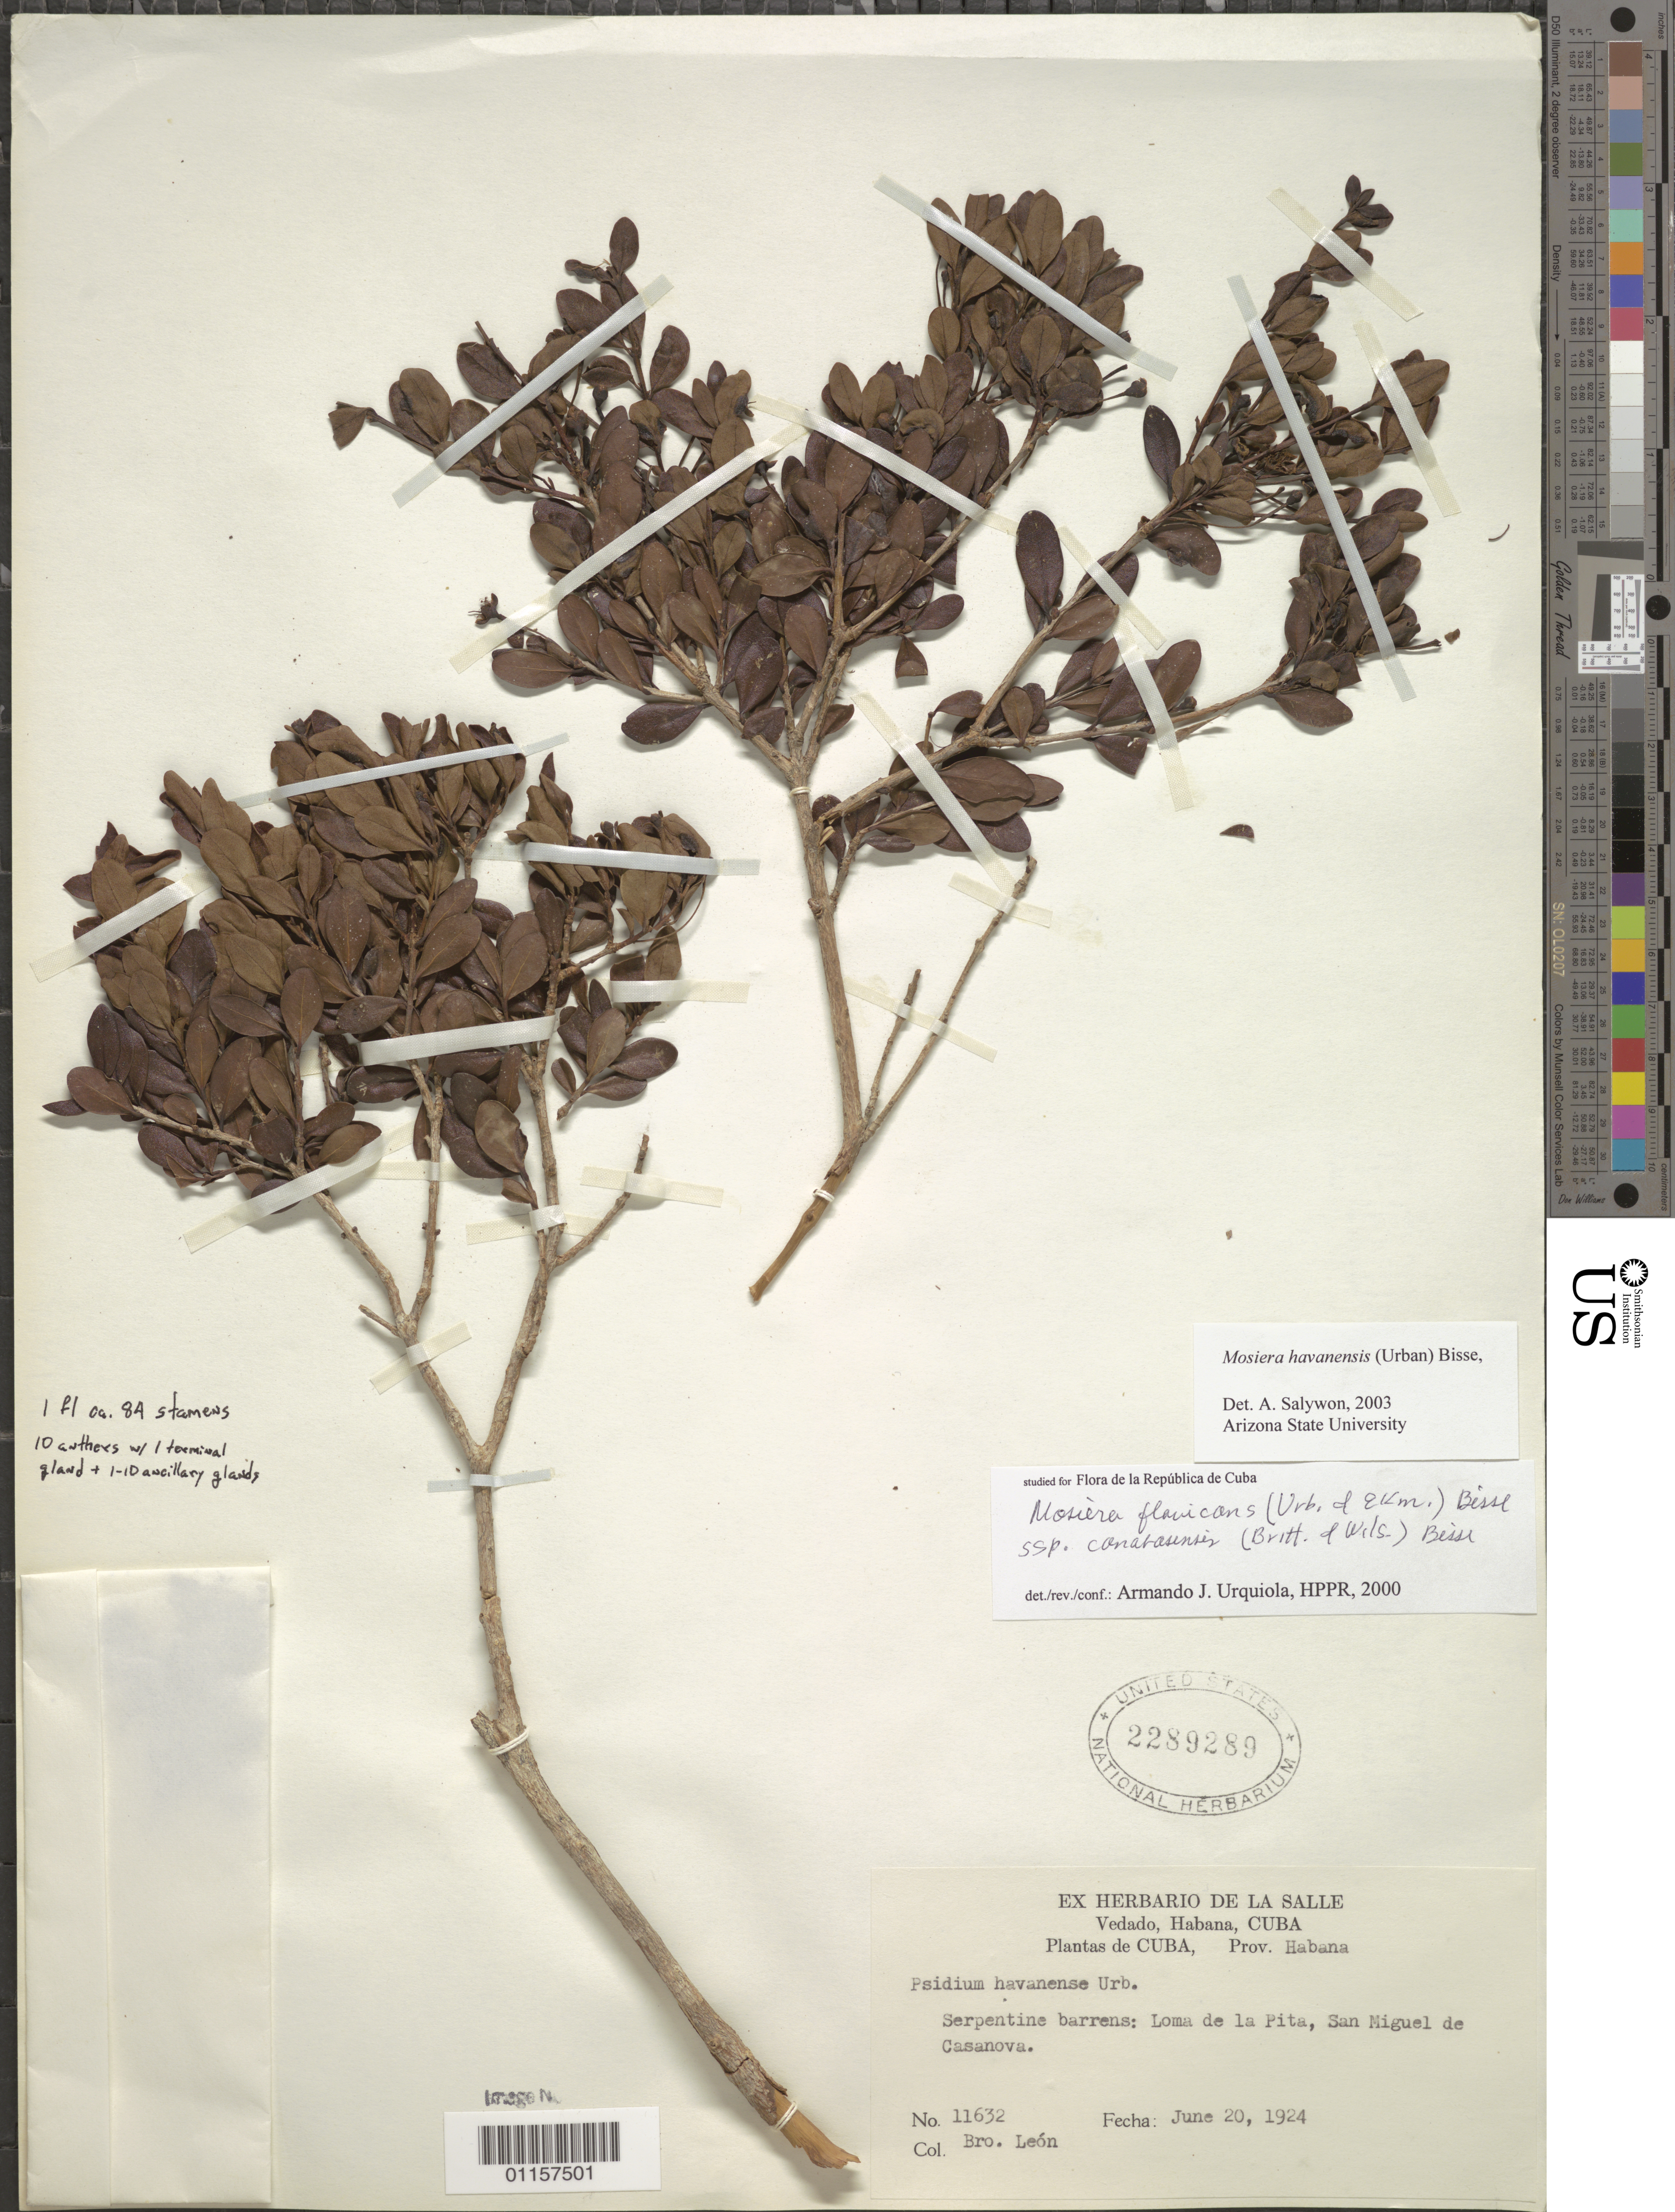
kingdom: Plantae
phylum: Tracheophyta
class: Magnoliopsida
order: Myrtales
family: Myrtaceae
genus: Mosiera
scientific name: Mosiera havanensis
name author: (Urb.) Bisse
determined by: Salywon, A. M., (ASU)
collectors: Bro. León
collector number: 11632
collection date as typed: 20 Jun 1924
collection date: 1924-06-20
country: Cuba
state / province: La Habana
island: Cuba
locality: San Miguel de Casanova, Loma de la Pita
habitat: Serpentine barrens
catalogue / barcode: US 2289289